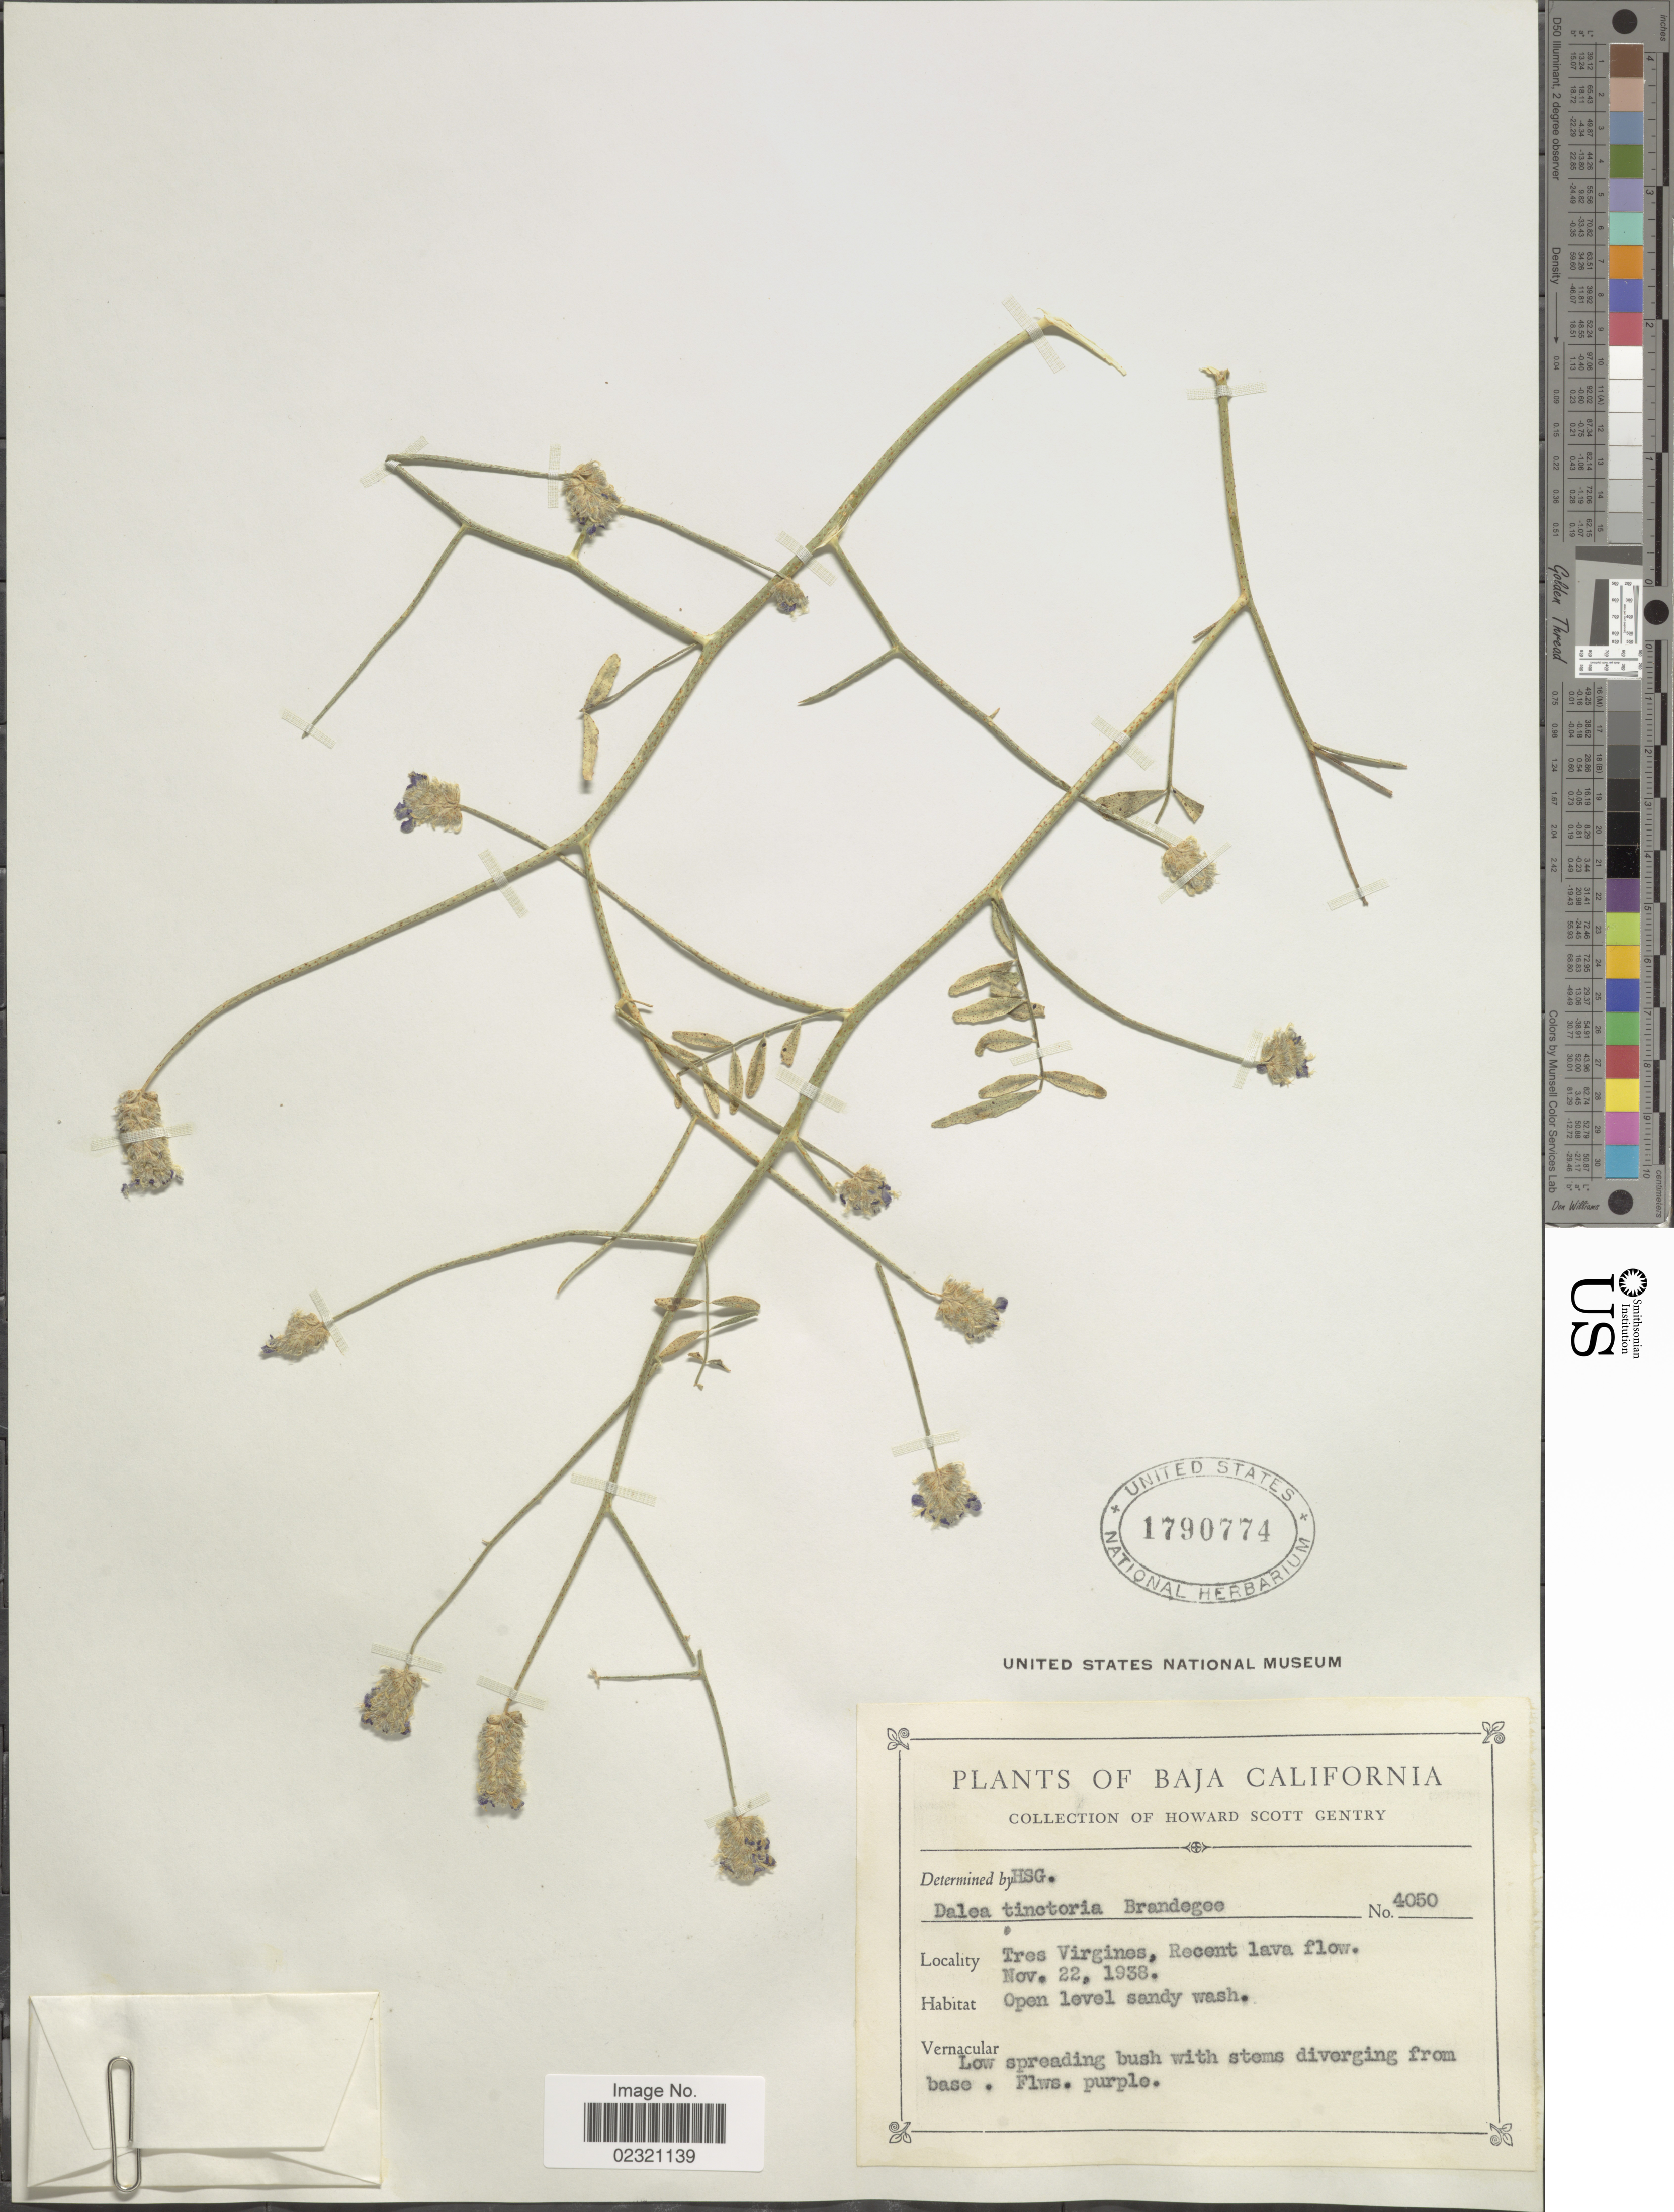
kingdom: Plantae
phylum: Tracheophyta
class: Magnoliopsida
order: Fabales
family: Fabaceae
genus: Psorothamnus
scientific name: Psorothamnus emoryi var. arenarius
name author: (Brandegee) Rydb.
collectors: H. S. Gentry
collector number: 4050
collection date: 1938-11-22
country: Mexico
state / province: Baja California Sur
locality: Tres Virgines, Recent lava flow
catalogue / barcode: US 1790774